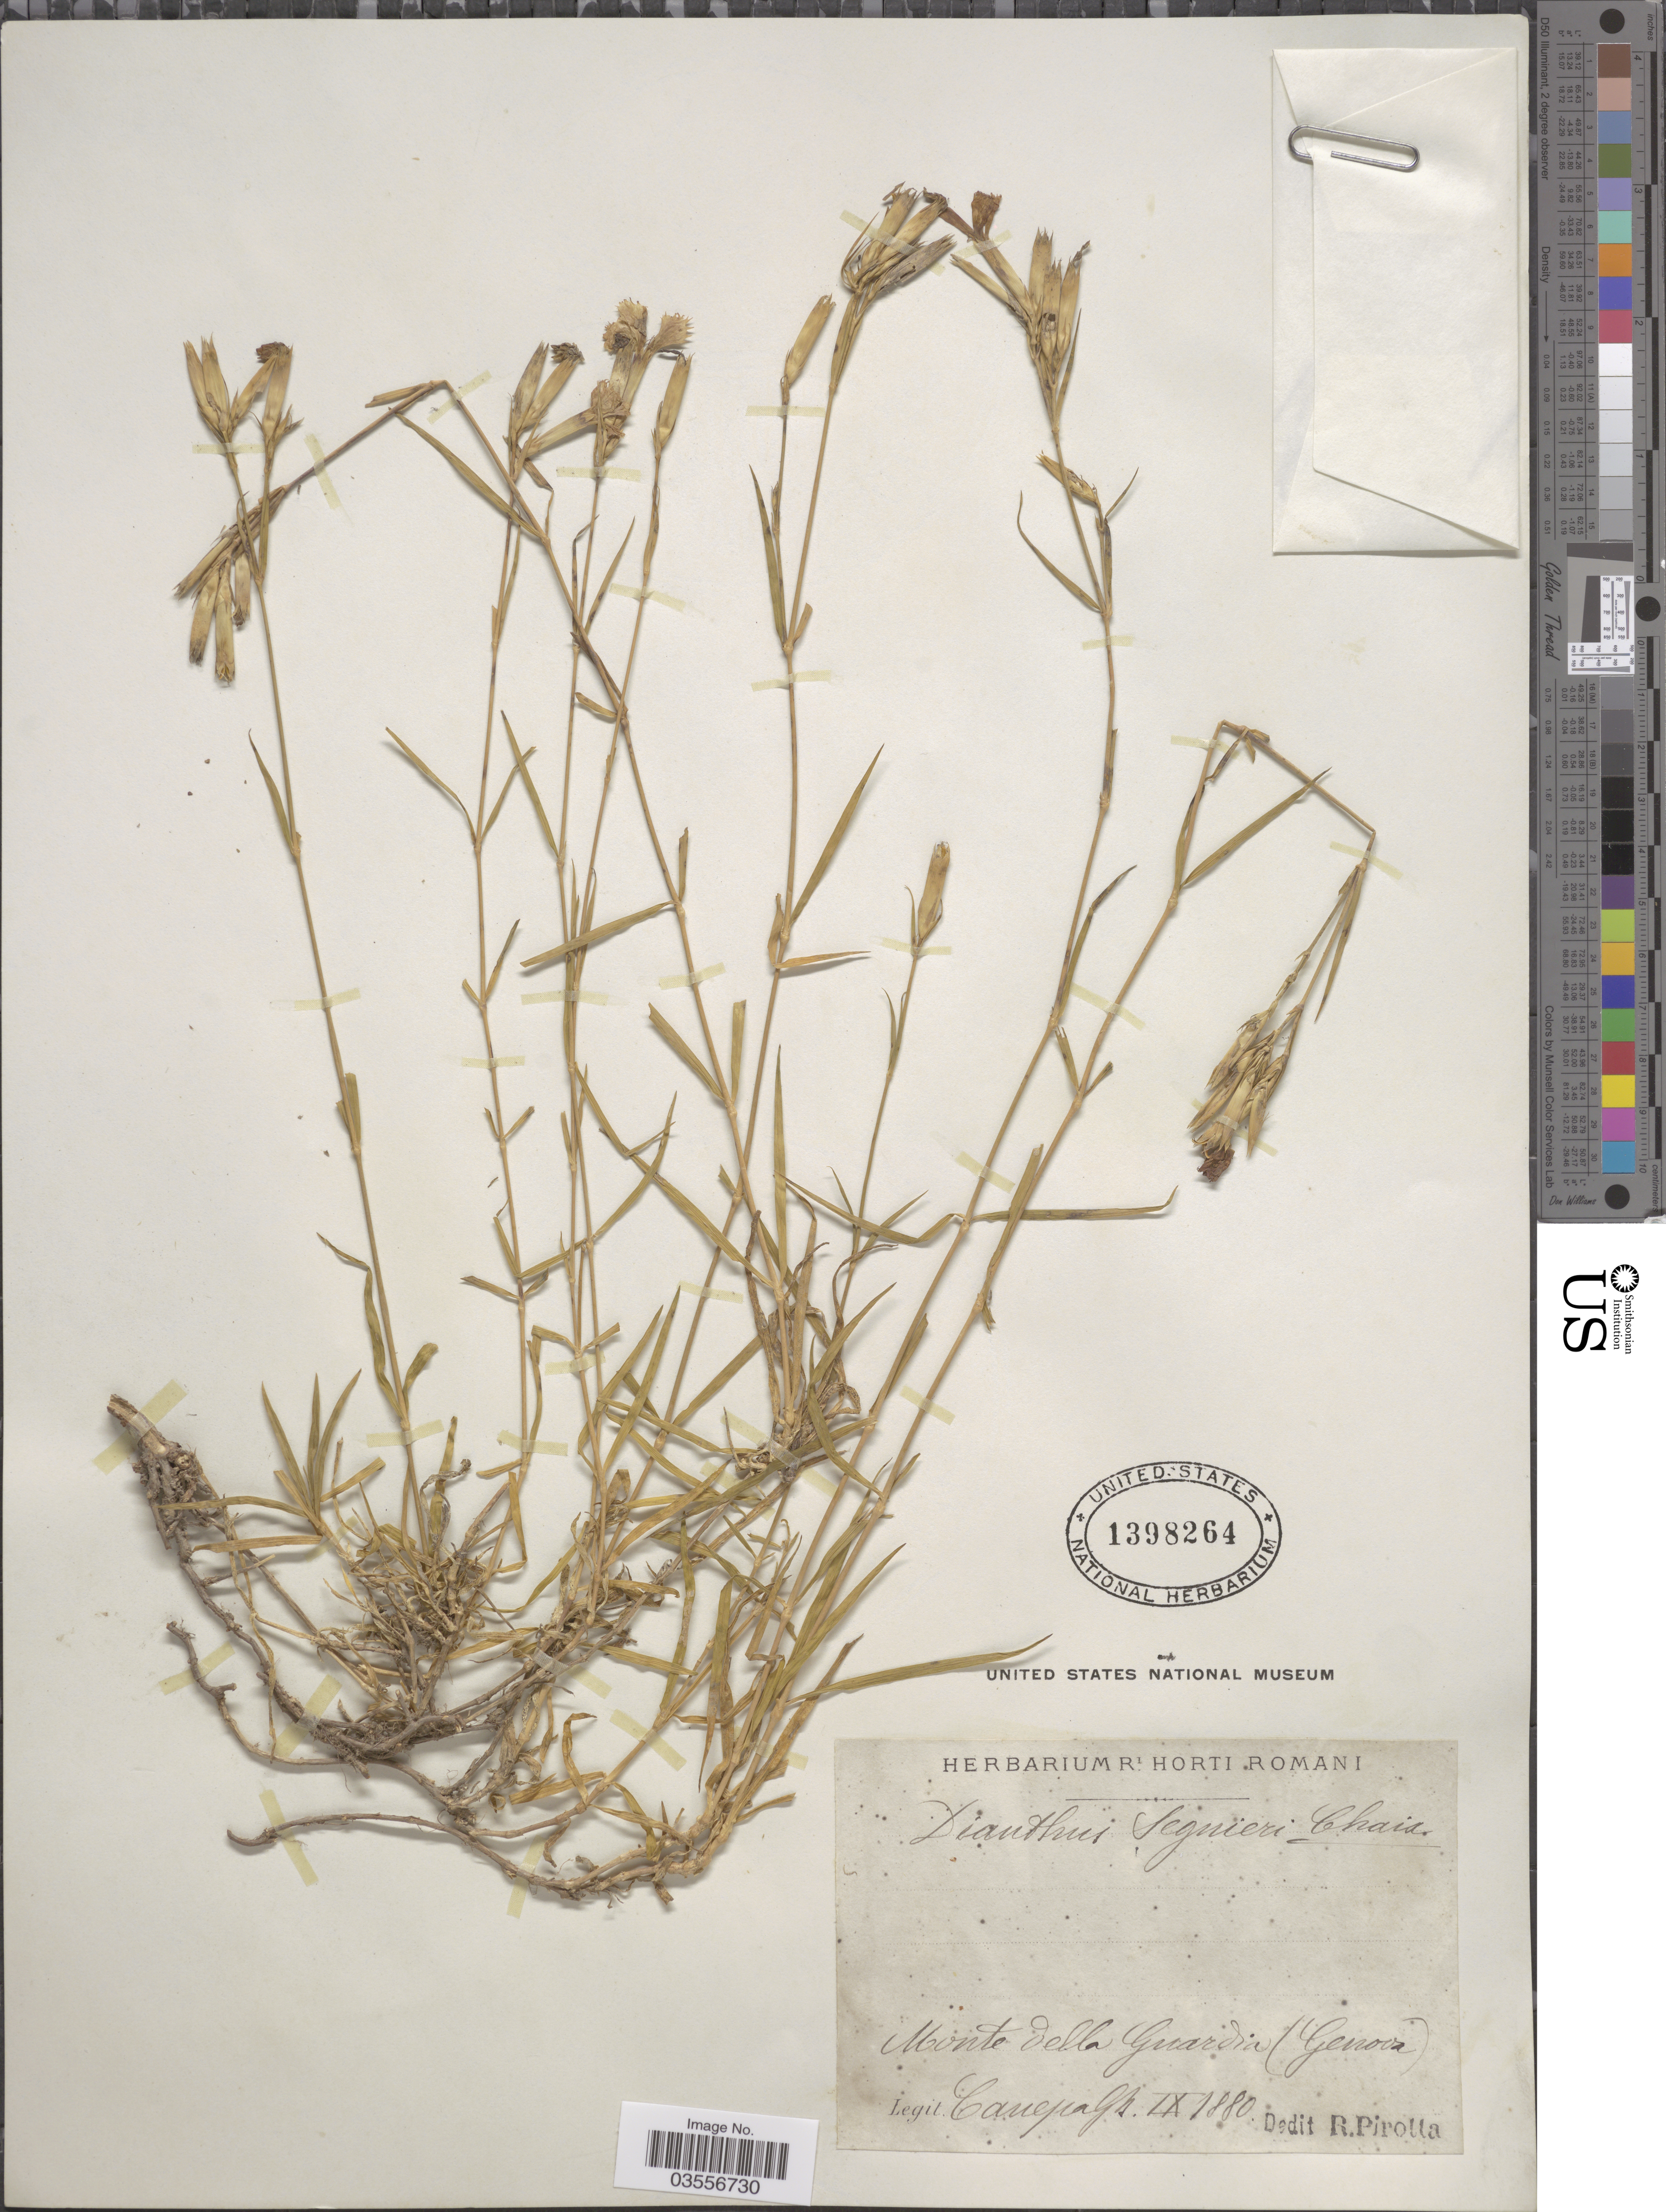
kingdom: Plantae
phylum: Tracheophyta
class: Magnoliopsida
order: Caryophyllales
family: Caryophyllaceae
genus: Dianthus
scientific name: Dianthus seguieri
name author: Vill.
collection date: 1880-09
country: Italy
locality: Monte della Guardia (Genova).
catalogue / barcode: US 1398264